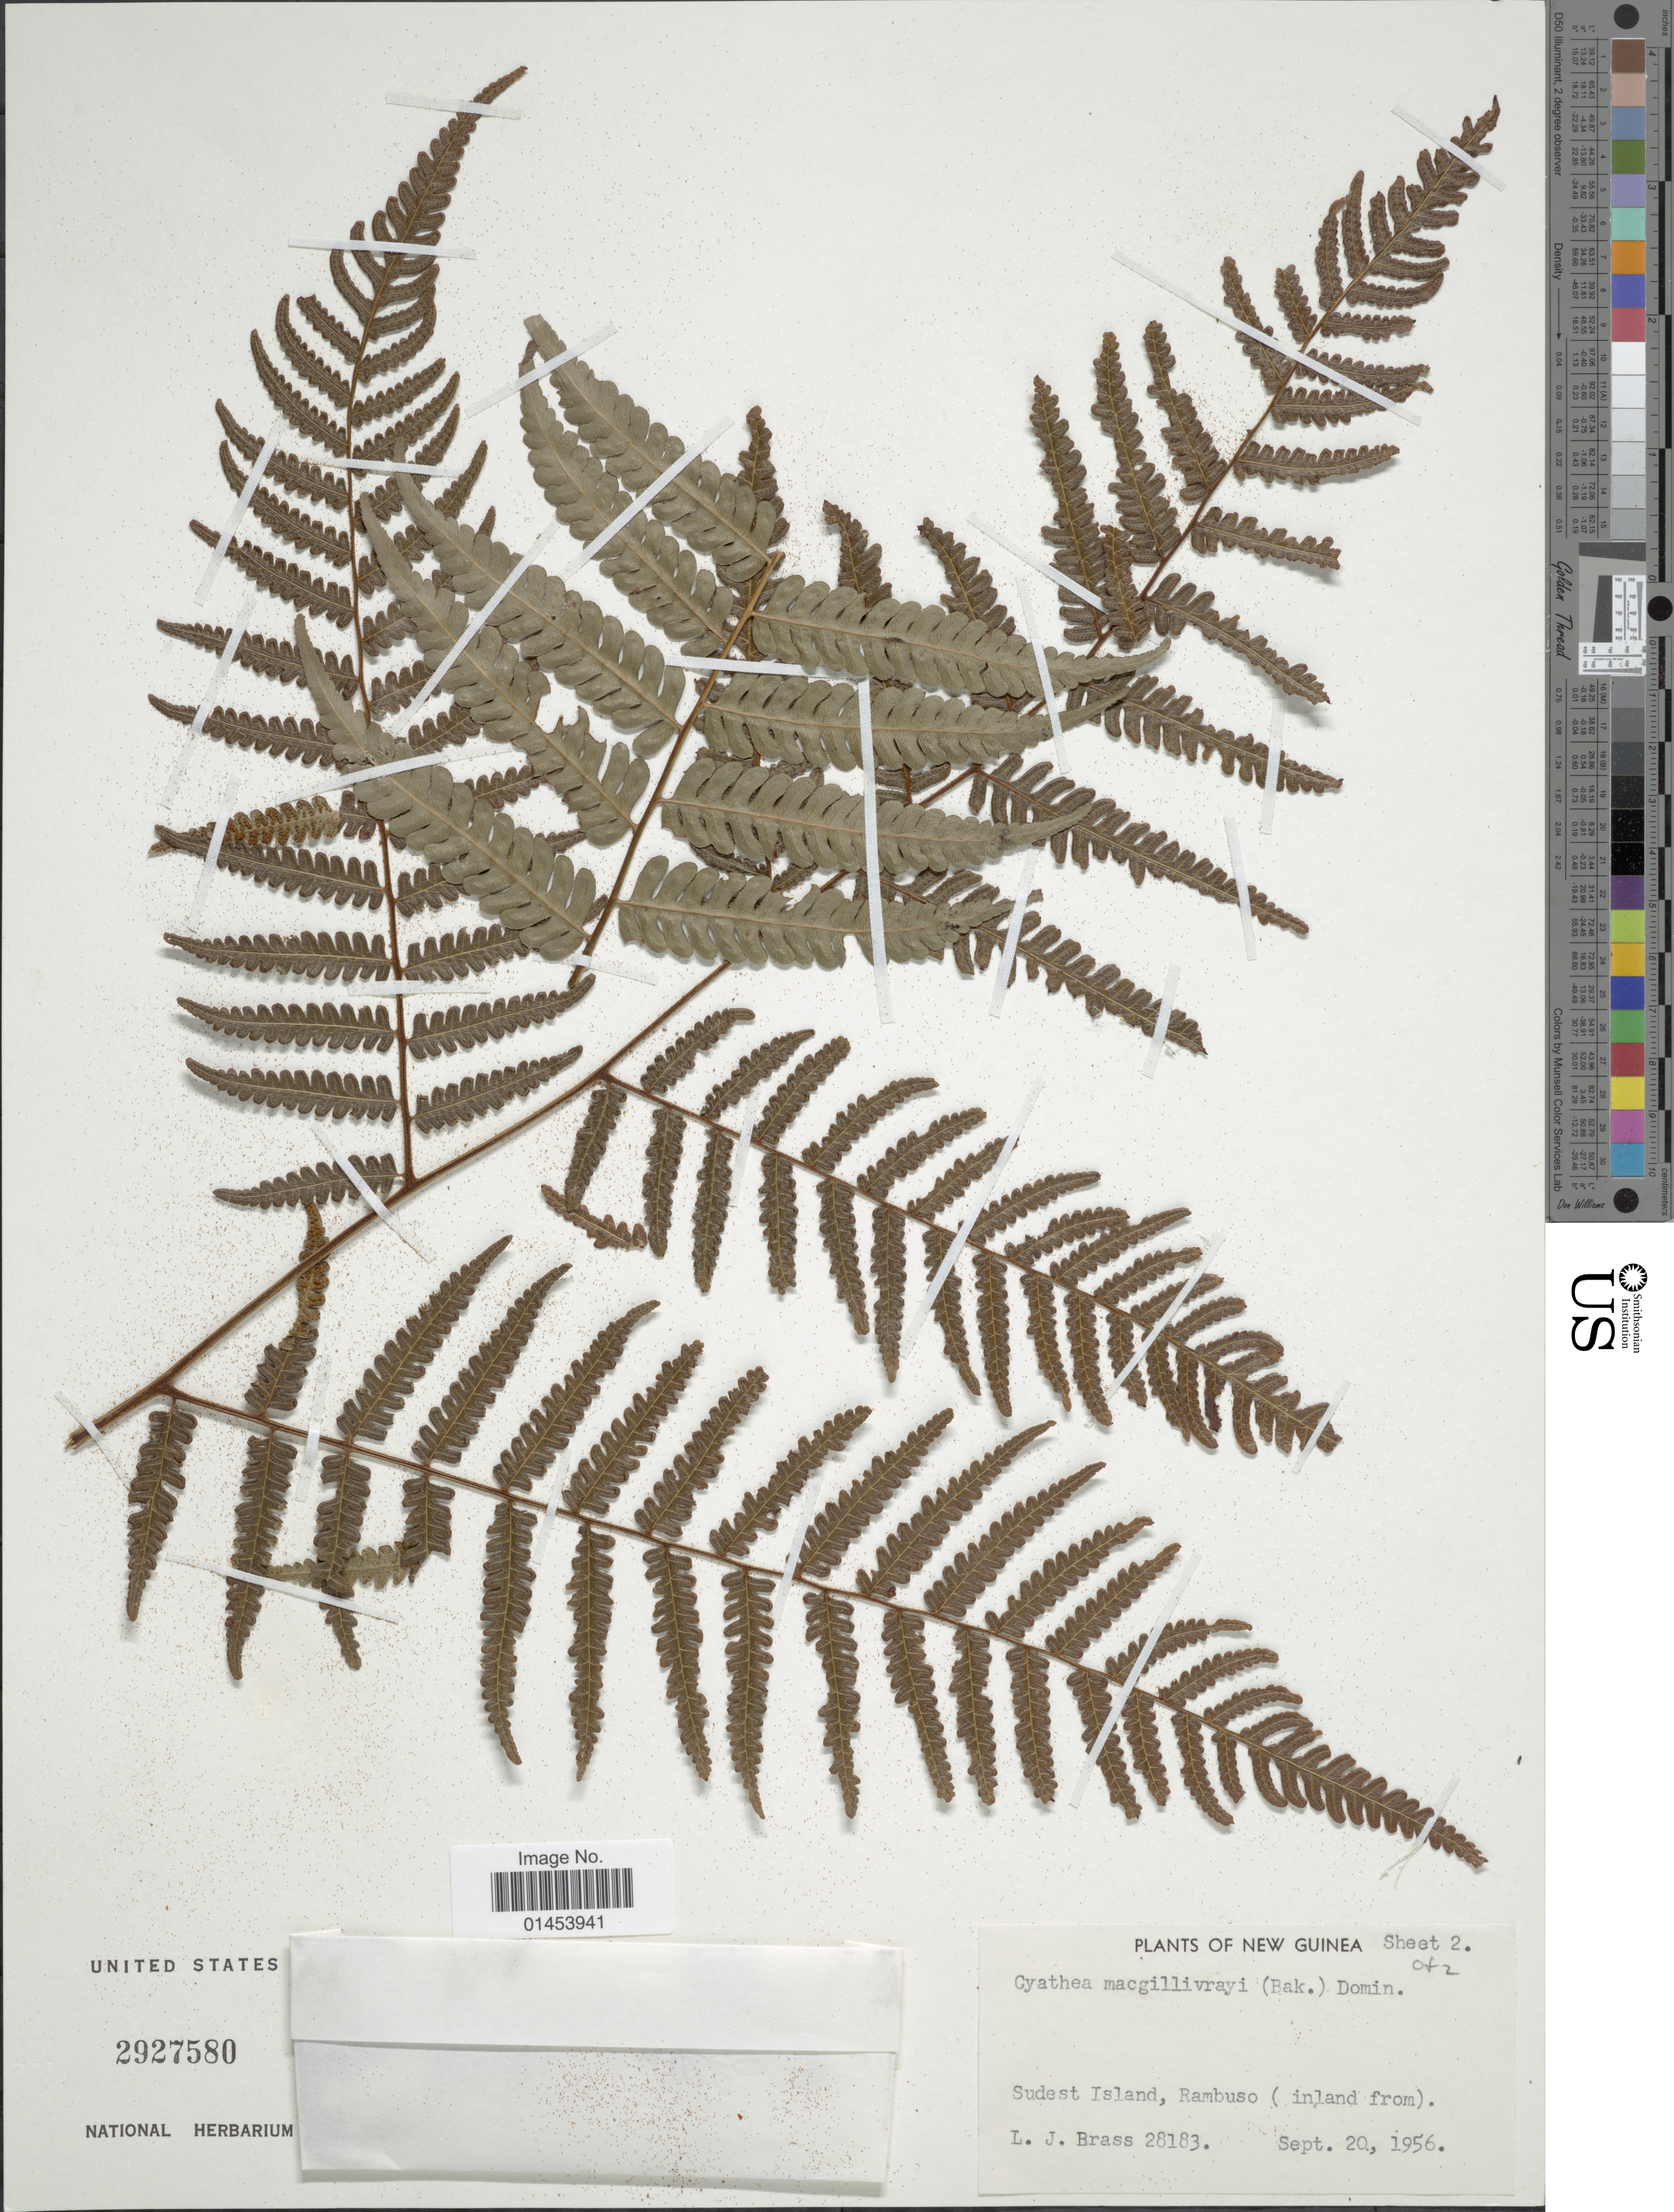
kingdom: Plantae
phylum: Tracheophyta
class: Polypodiopsida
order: Cyatheales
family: Cyatheaceae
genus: Cyathea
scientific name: Cyathea macgillivrayi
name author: (Baker) Domin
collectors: L. J. Brass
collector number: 28183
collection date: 1956-09-20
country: Papua New Guinea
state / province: Milne Bay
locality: New Guinea. Sudest Island, Rambuso (inland from)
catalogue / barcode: US 2927580